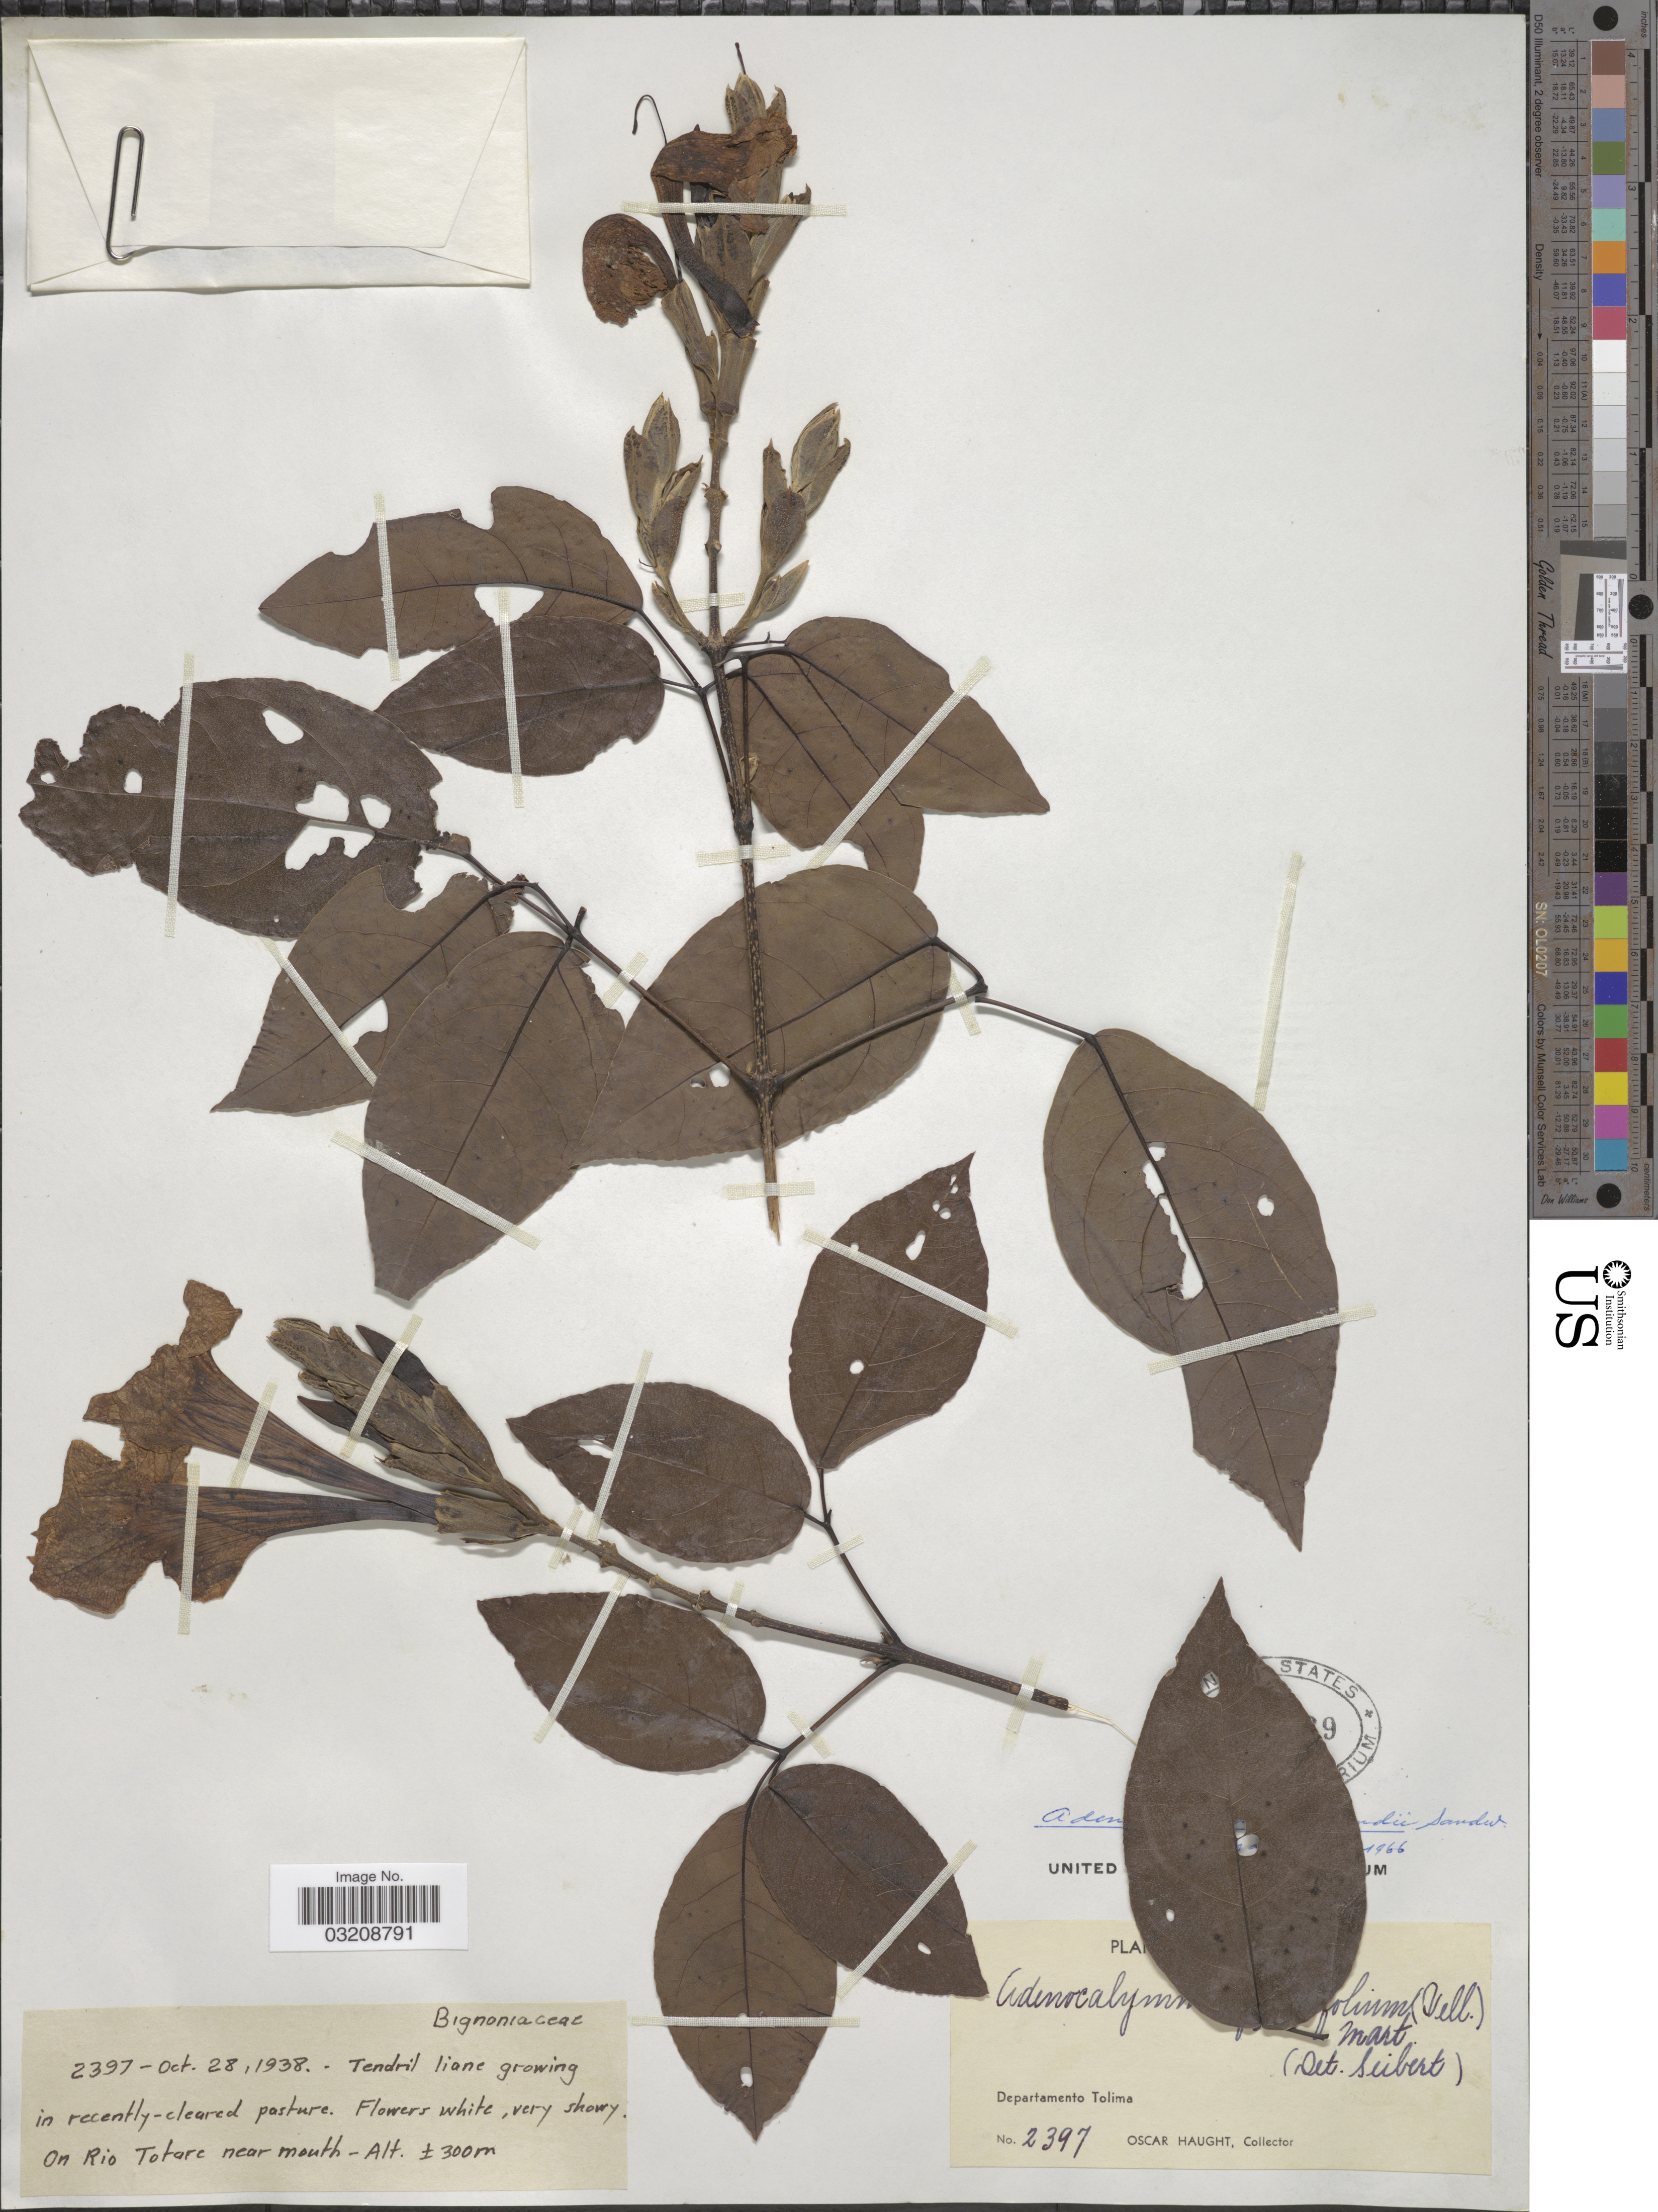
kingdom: Plantae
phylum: Tracheophyta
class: Magnoliopsida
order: Lamiales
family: Bignoniaceae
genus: Adenocalymma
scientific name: Adenocalymma dugandii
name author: Sandwith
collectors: O. L. Haught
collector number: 2397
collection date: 1938-10-28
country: Colombia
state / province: Tolima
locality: On Rio Totare near mouth. Departamento Tolima.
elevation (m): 300